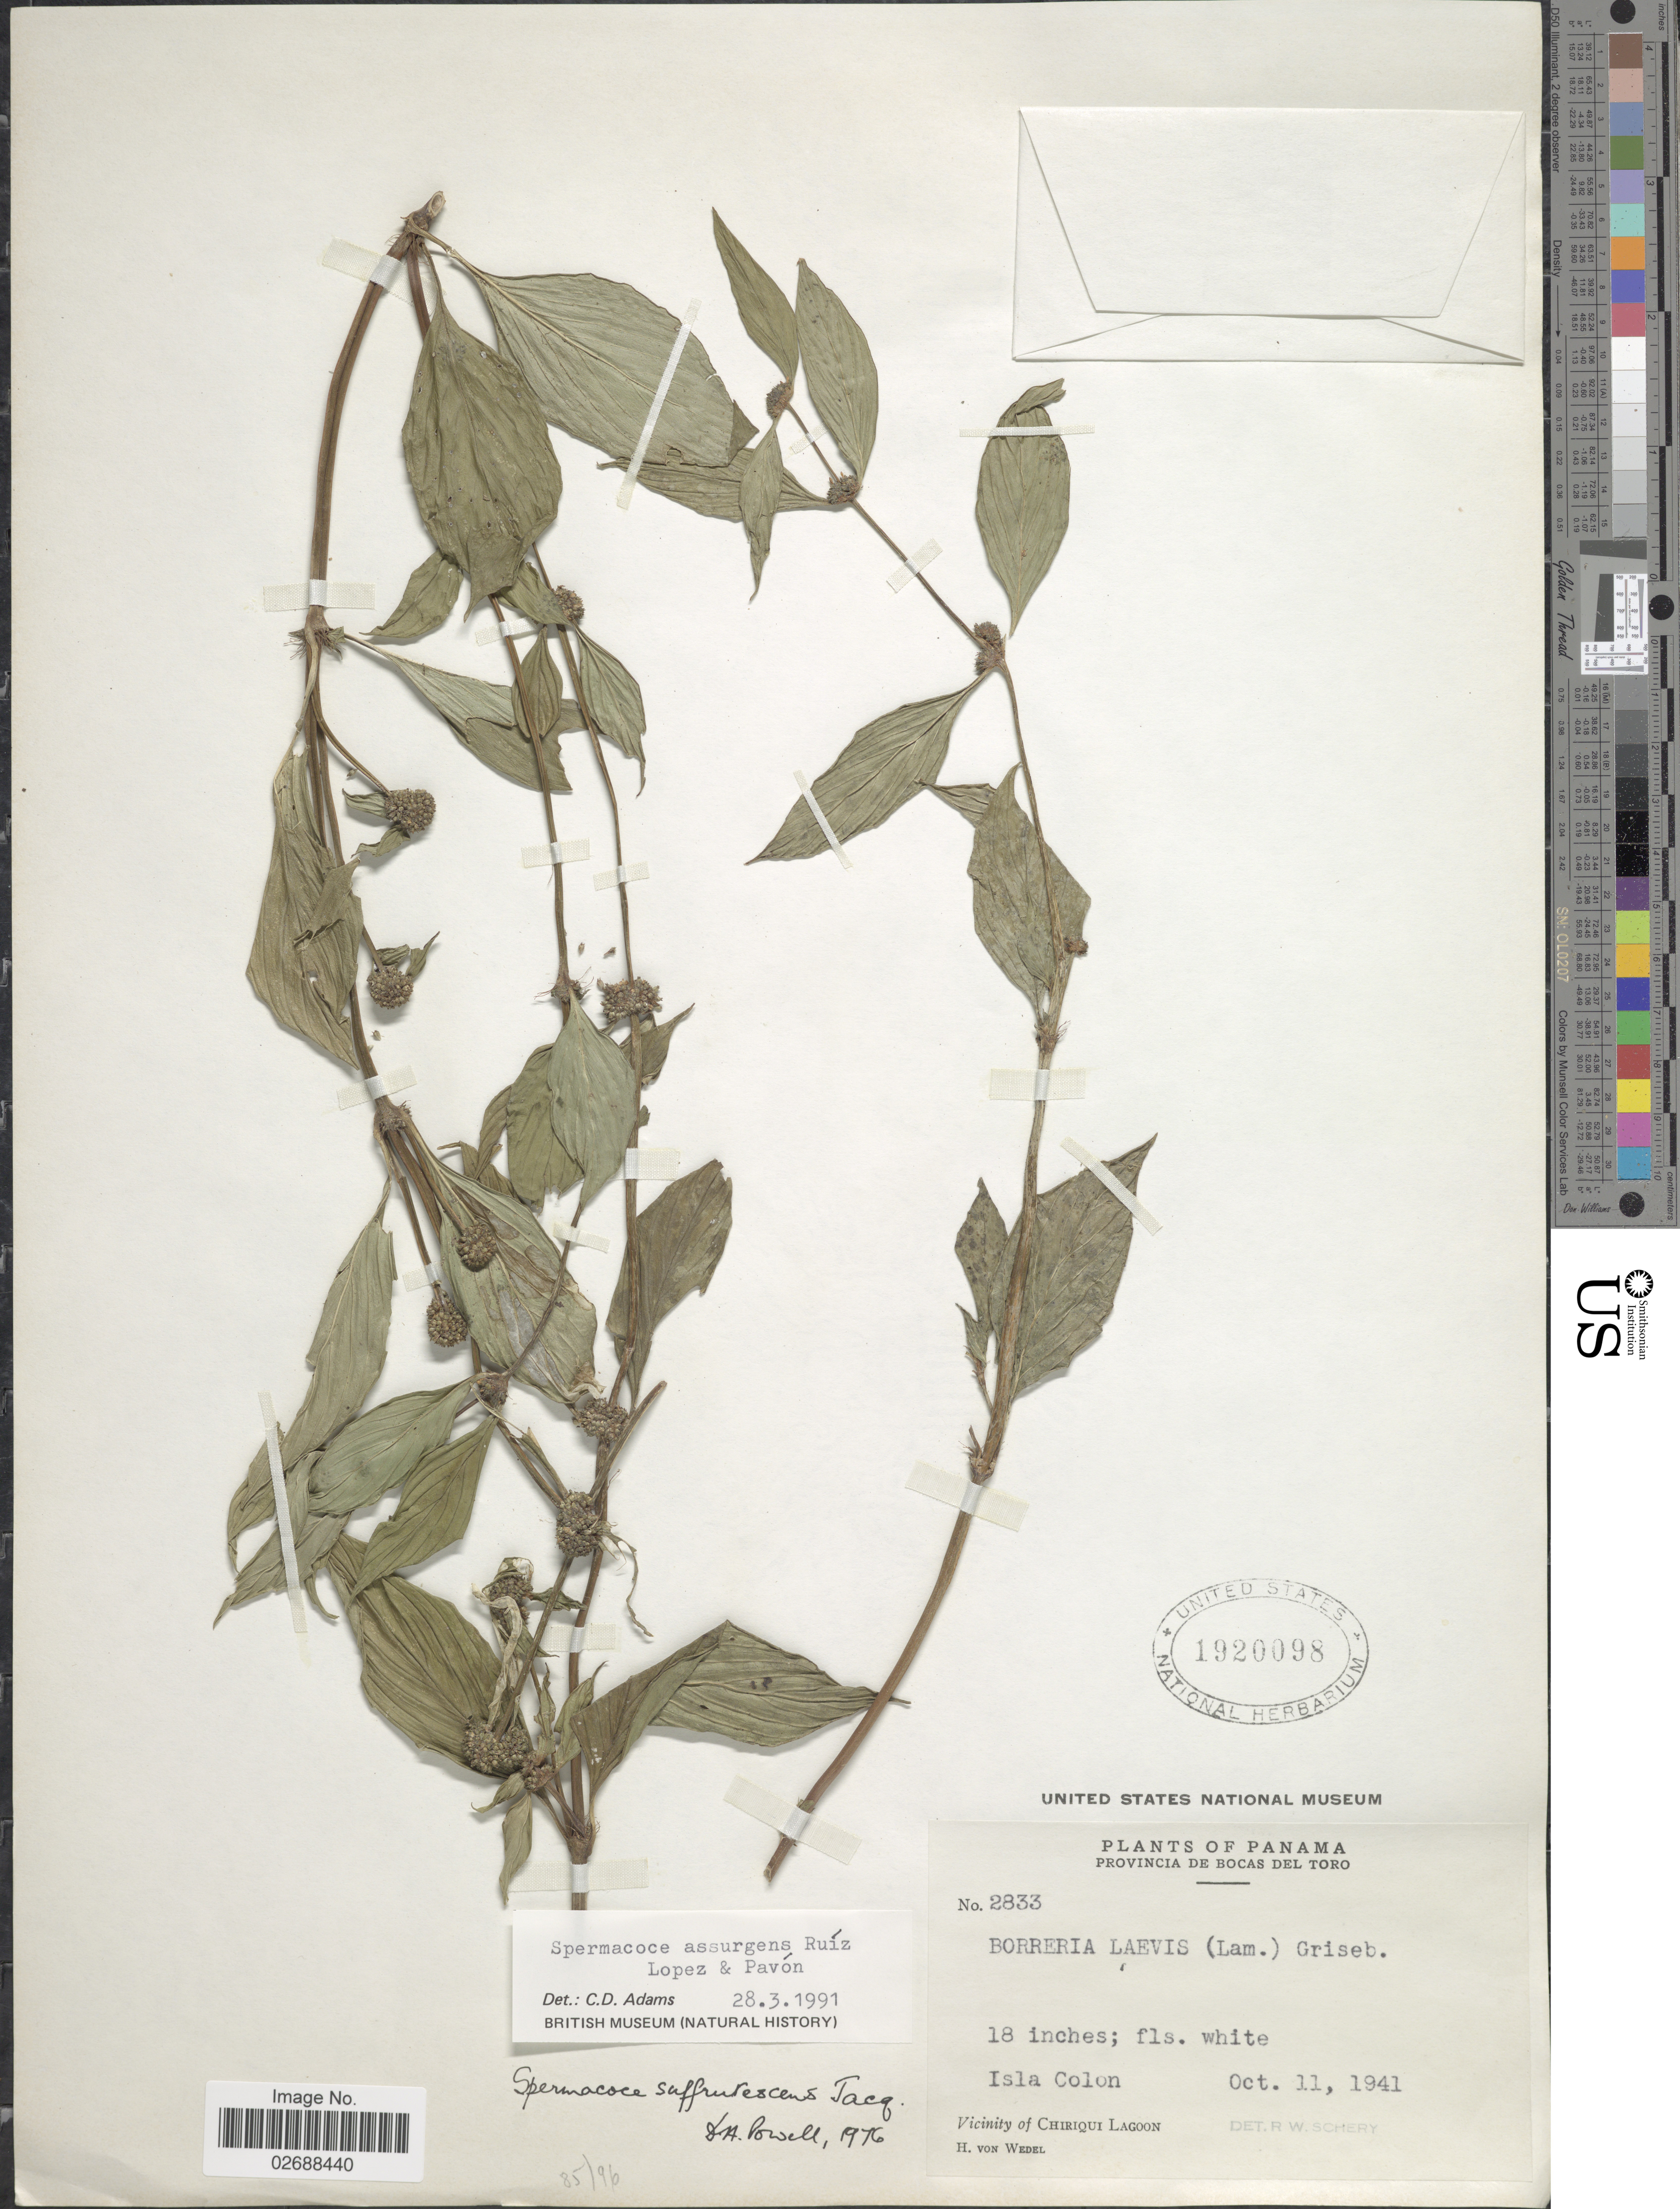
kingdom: Plantae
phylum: Tracheophyta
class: Magnoliopsida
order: Gentianales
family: Rubiaceae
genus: Spermacoce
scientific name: Spermacoce assurgens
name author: Ruiz & Pav.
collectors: H. von Wedel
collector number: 2833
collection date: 1941-10-11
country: Panama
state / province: Bocas del Toro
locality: Isla Colon. Vicinity of Chiriqui Lagoon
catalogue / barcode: US 1920098